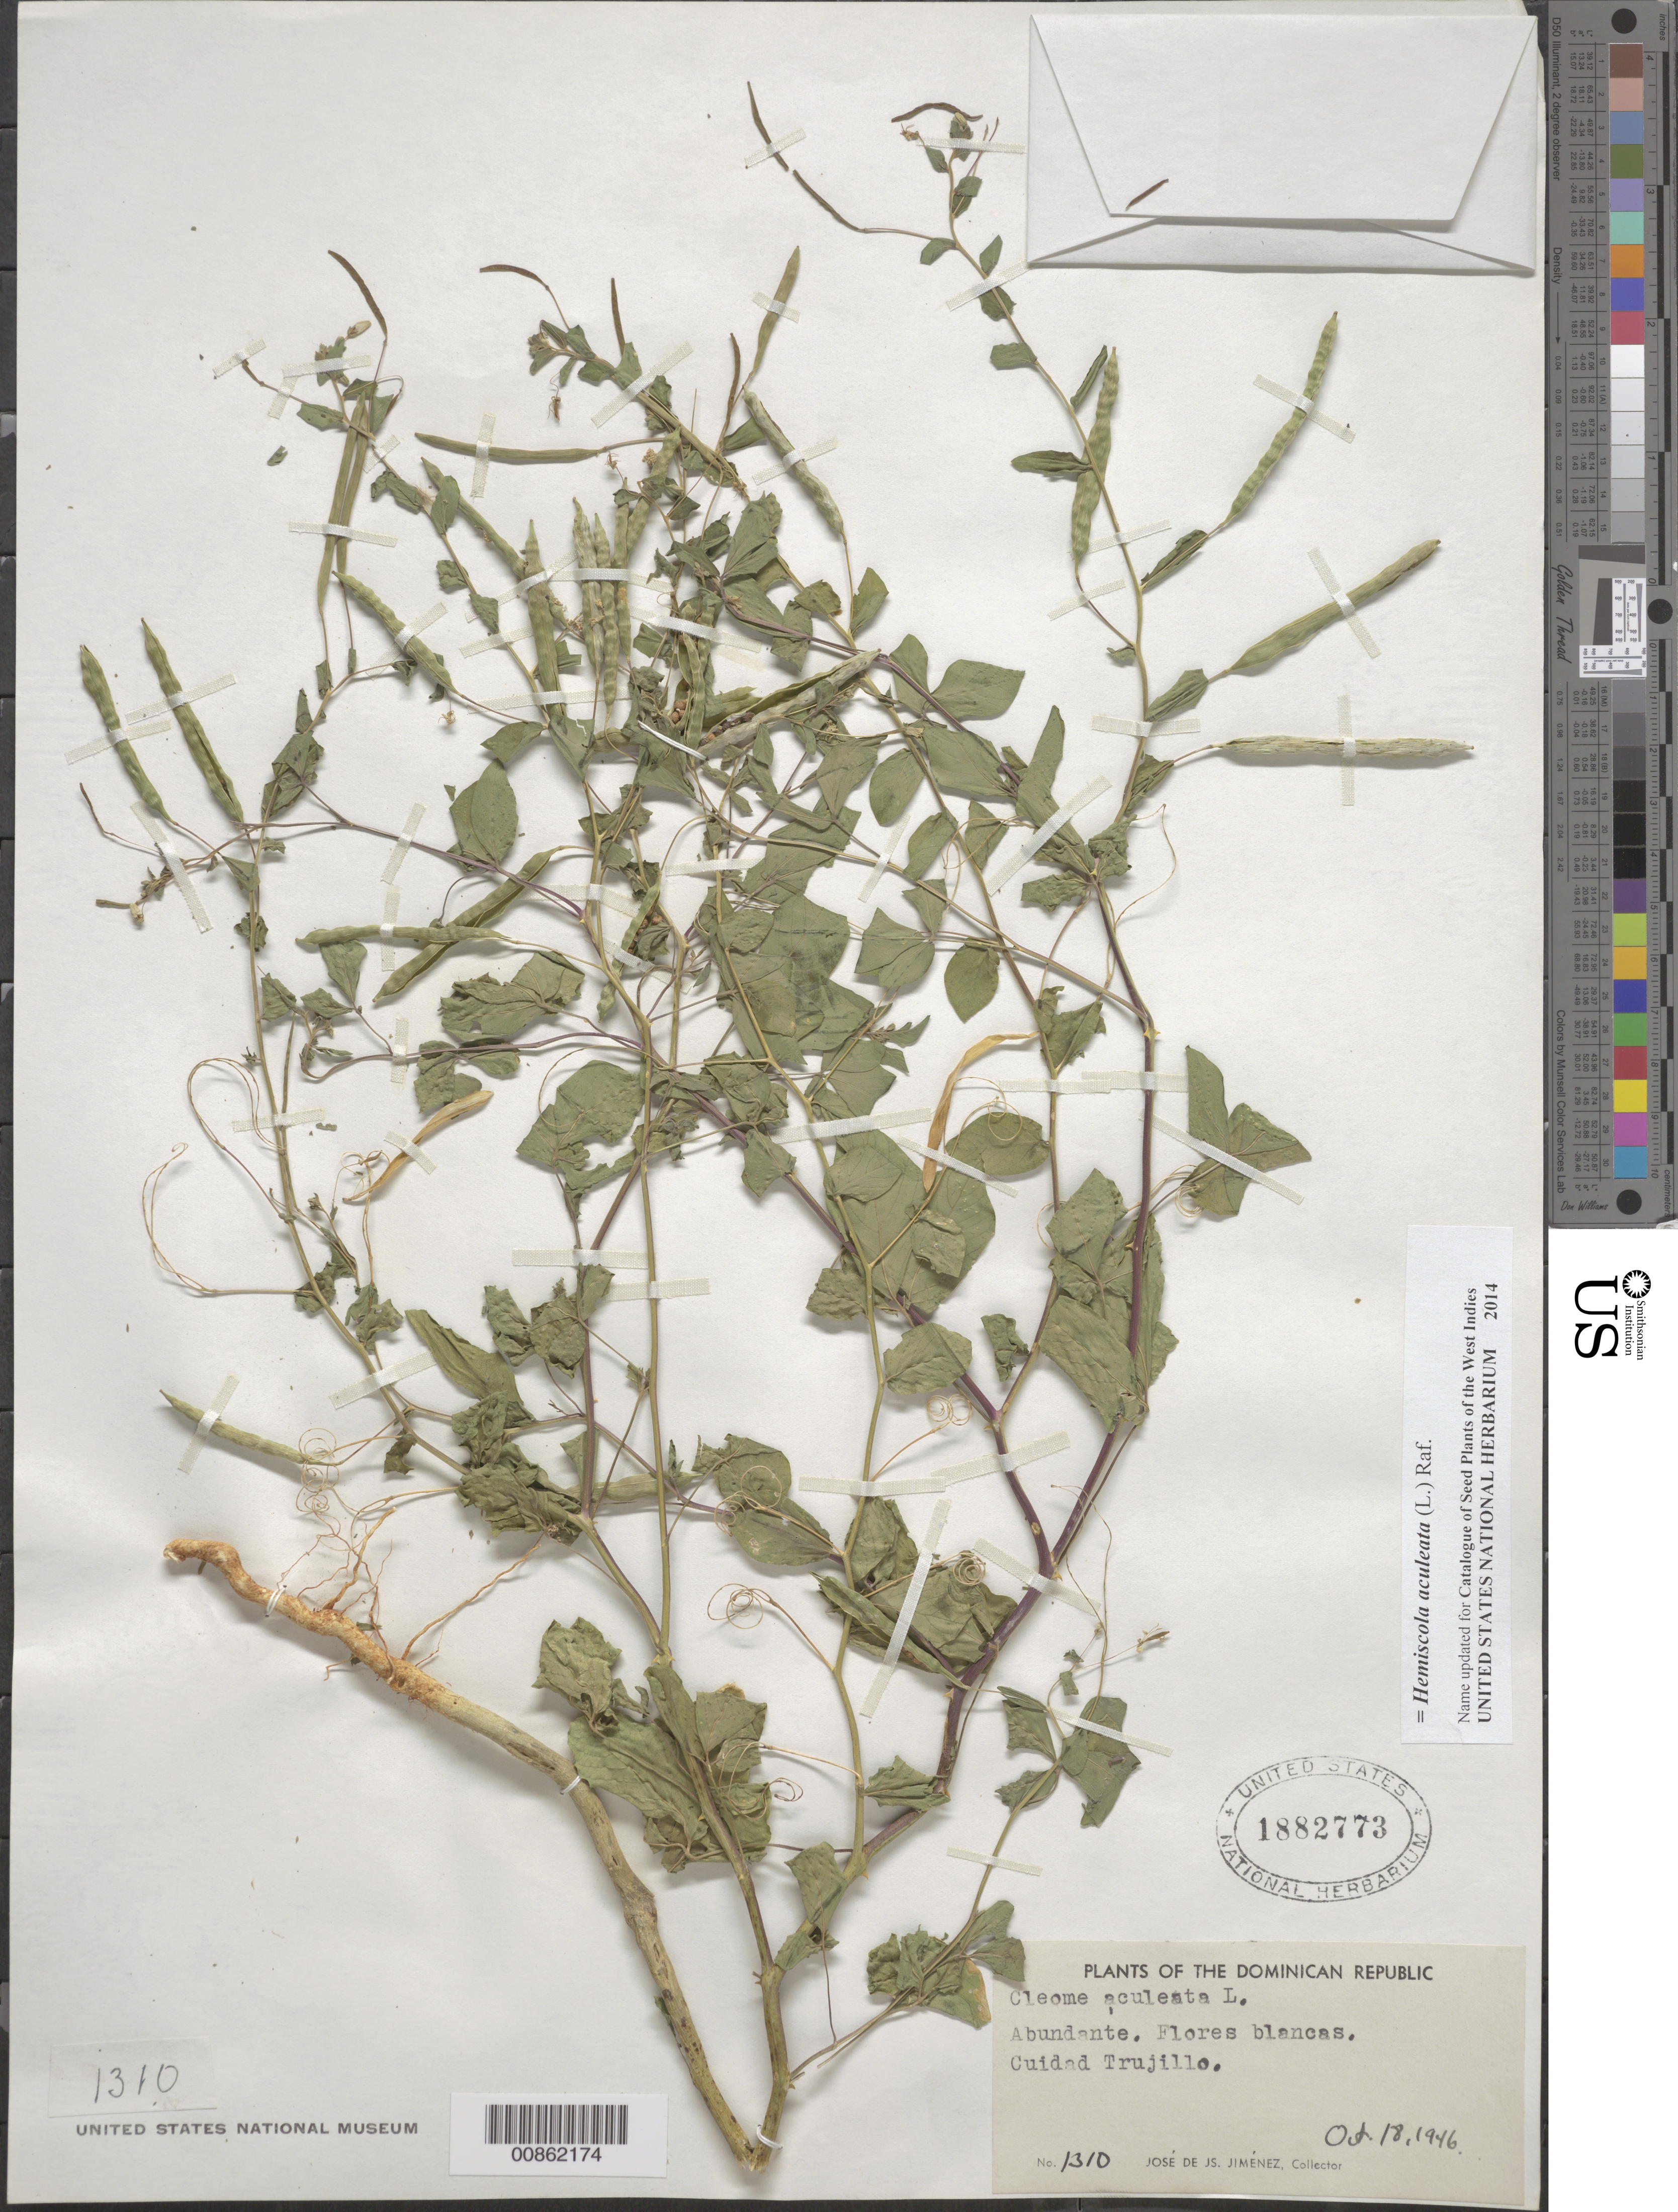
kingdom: Plantae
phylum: Tracheophyta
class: Magnoliopsida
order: Brassicales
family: Cleomaceae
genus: Tarenaya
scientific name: Tarenaya aculeata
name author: (L.) Soares Neto & Roalson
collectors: J. J. Jiménez Almonte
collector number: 1310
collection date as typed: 18 Oct 1946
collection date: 1946-10-18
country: Dominican Republic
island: Hispaniola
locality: Ciudad Trujillo.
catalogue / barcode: US 1882773